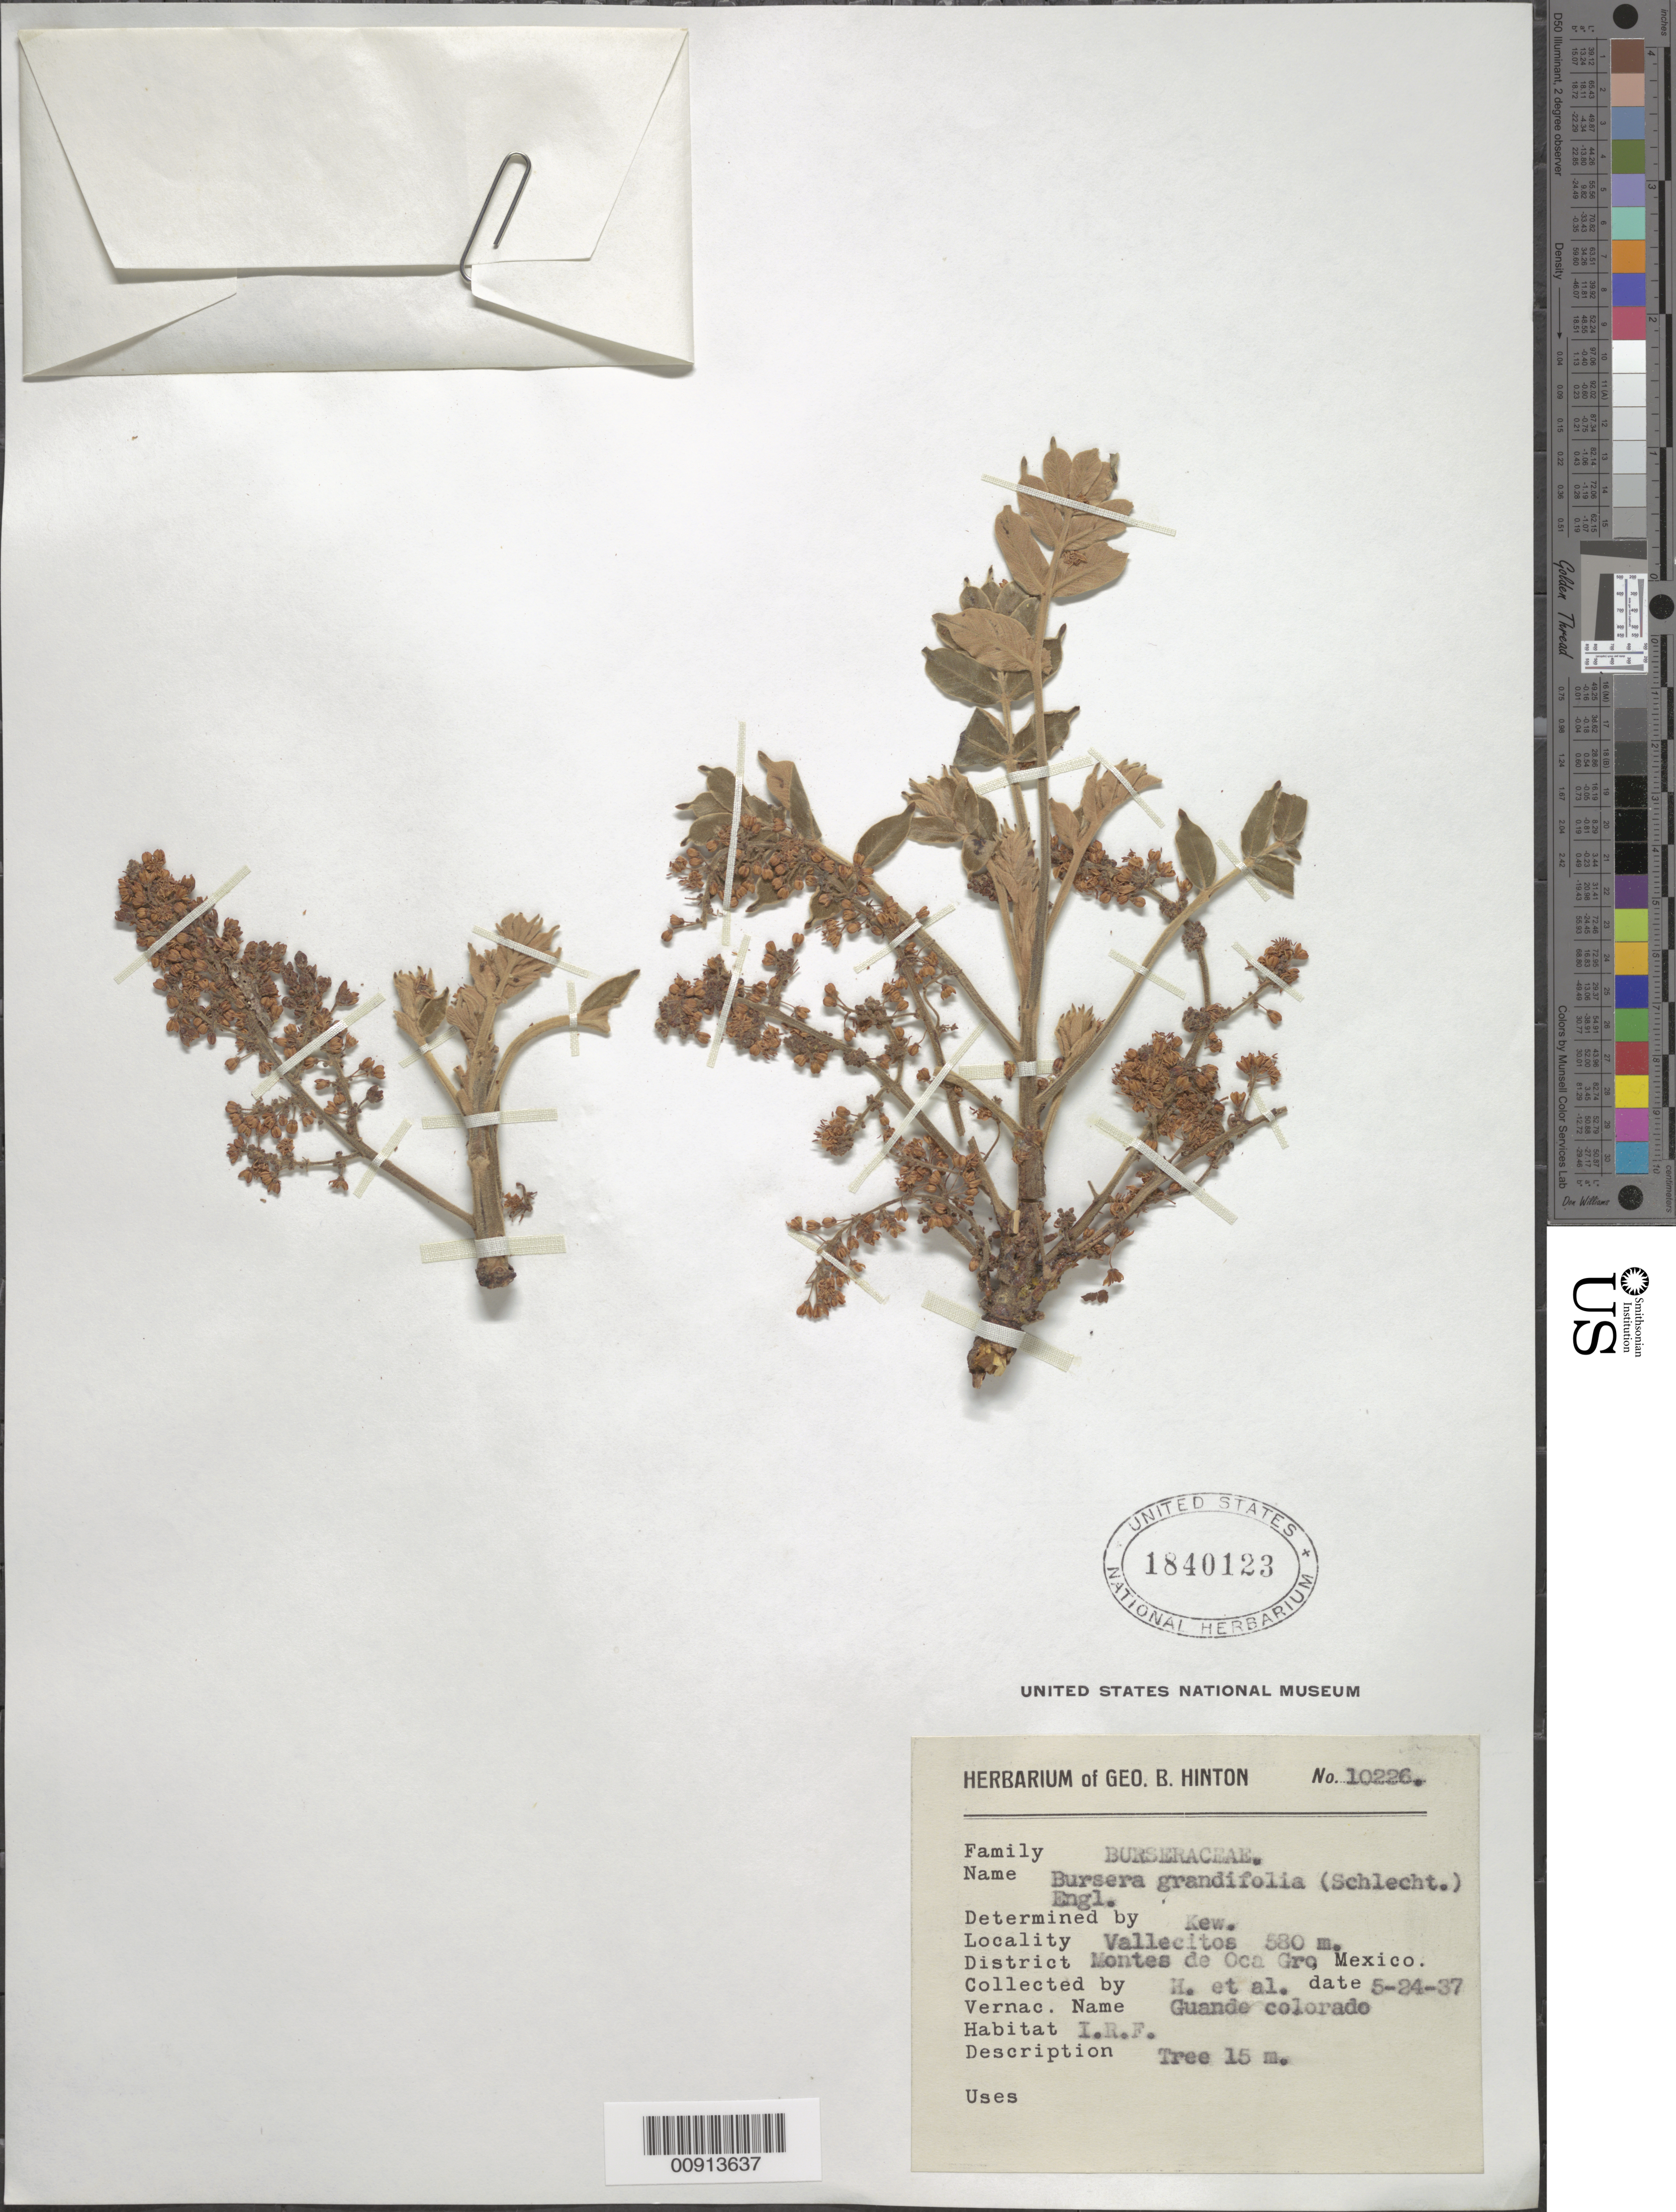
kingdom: Plantae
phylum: Tracheophyta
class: Magnoliopsida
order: Sapindales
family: Burseraceae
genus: Bursera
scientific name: Bursera grandifolia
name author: (Schltdl.) Engl.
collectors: G. B. Hinton & et al.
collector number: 10226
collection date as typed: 24 May 1937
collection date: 1937-05-24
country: Mexico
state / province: Guerrero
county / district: Montes de Oca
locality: Vallecitos, District Montes de Oca, Guerrero.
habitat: I.R.F.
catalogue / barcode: US 1840123